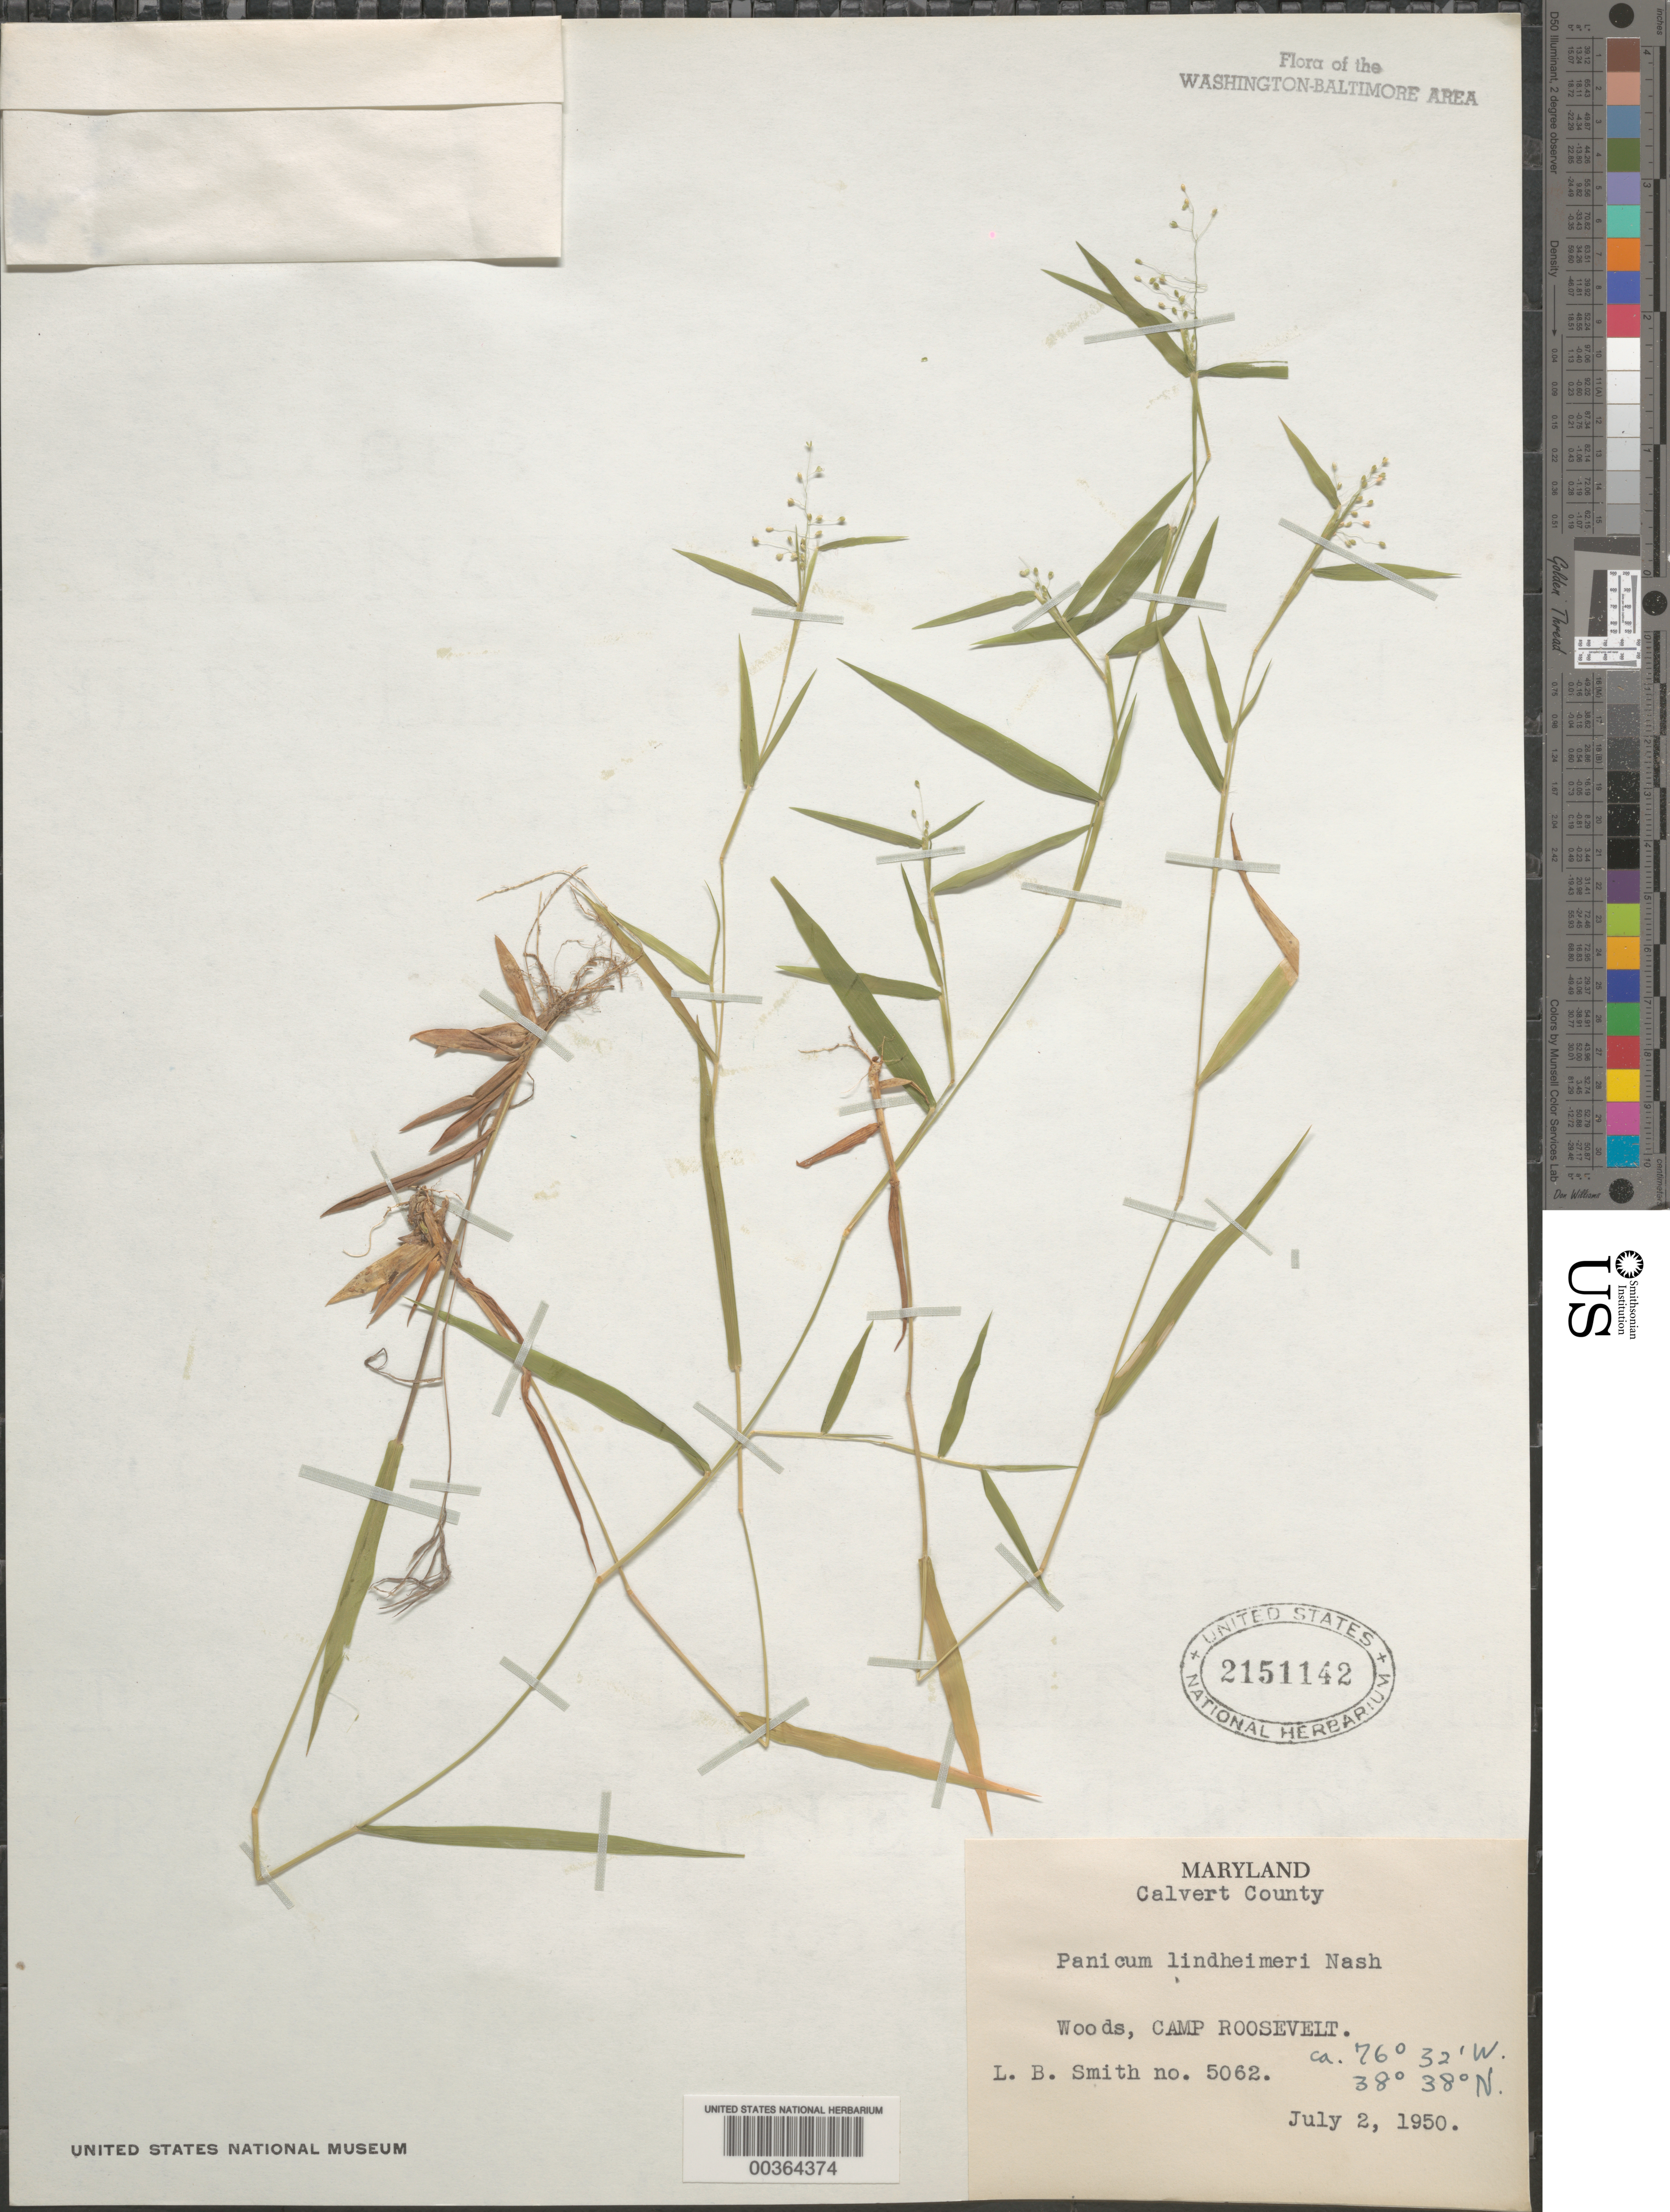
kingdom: Plantae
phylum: Tracheophyta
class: Liliopsida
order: Poales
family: Poaceae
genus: Dichanthelium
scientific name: Dichanthelium acuminatum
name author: (Sw.) Gould & C.A. Clark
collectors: L. Smith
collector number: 5062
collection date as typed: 02 Jul 1950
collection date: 1950-07-02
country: United States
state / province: Maryland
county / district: Calvert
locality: Camp Roosevelt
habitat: Woods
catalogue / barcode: US 2151142